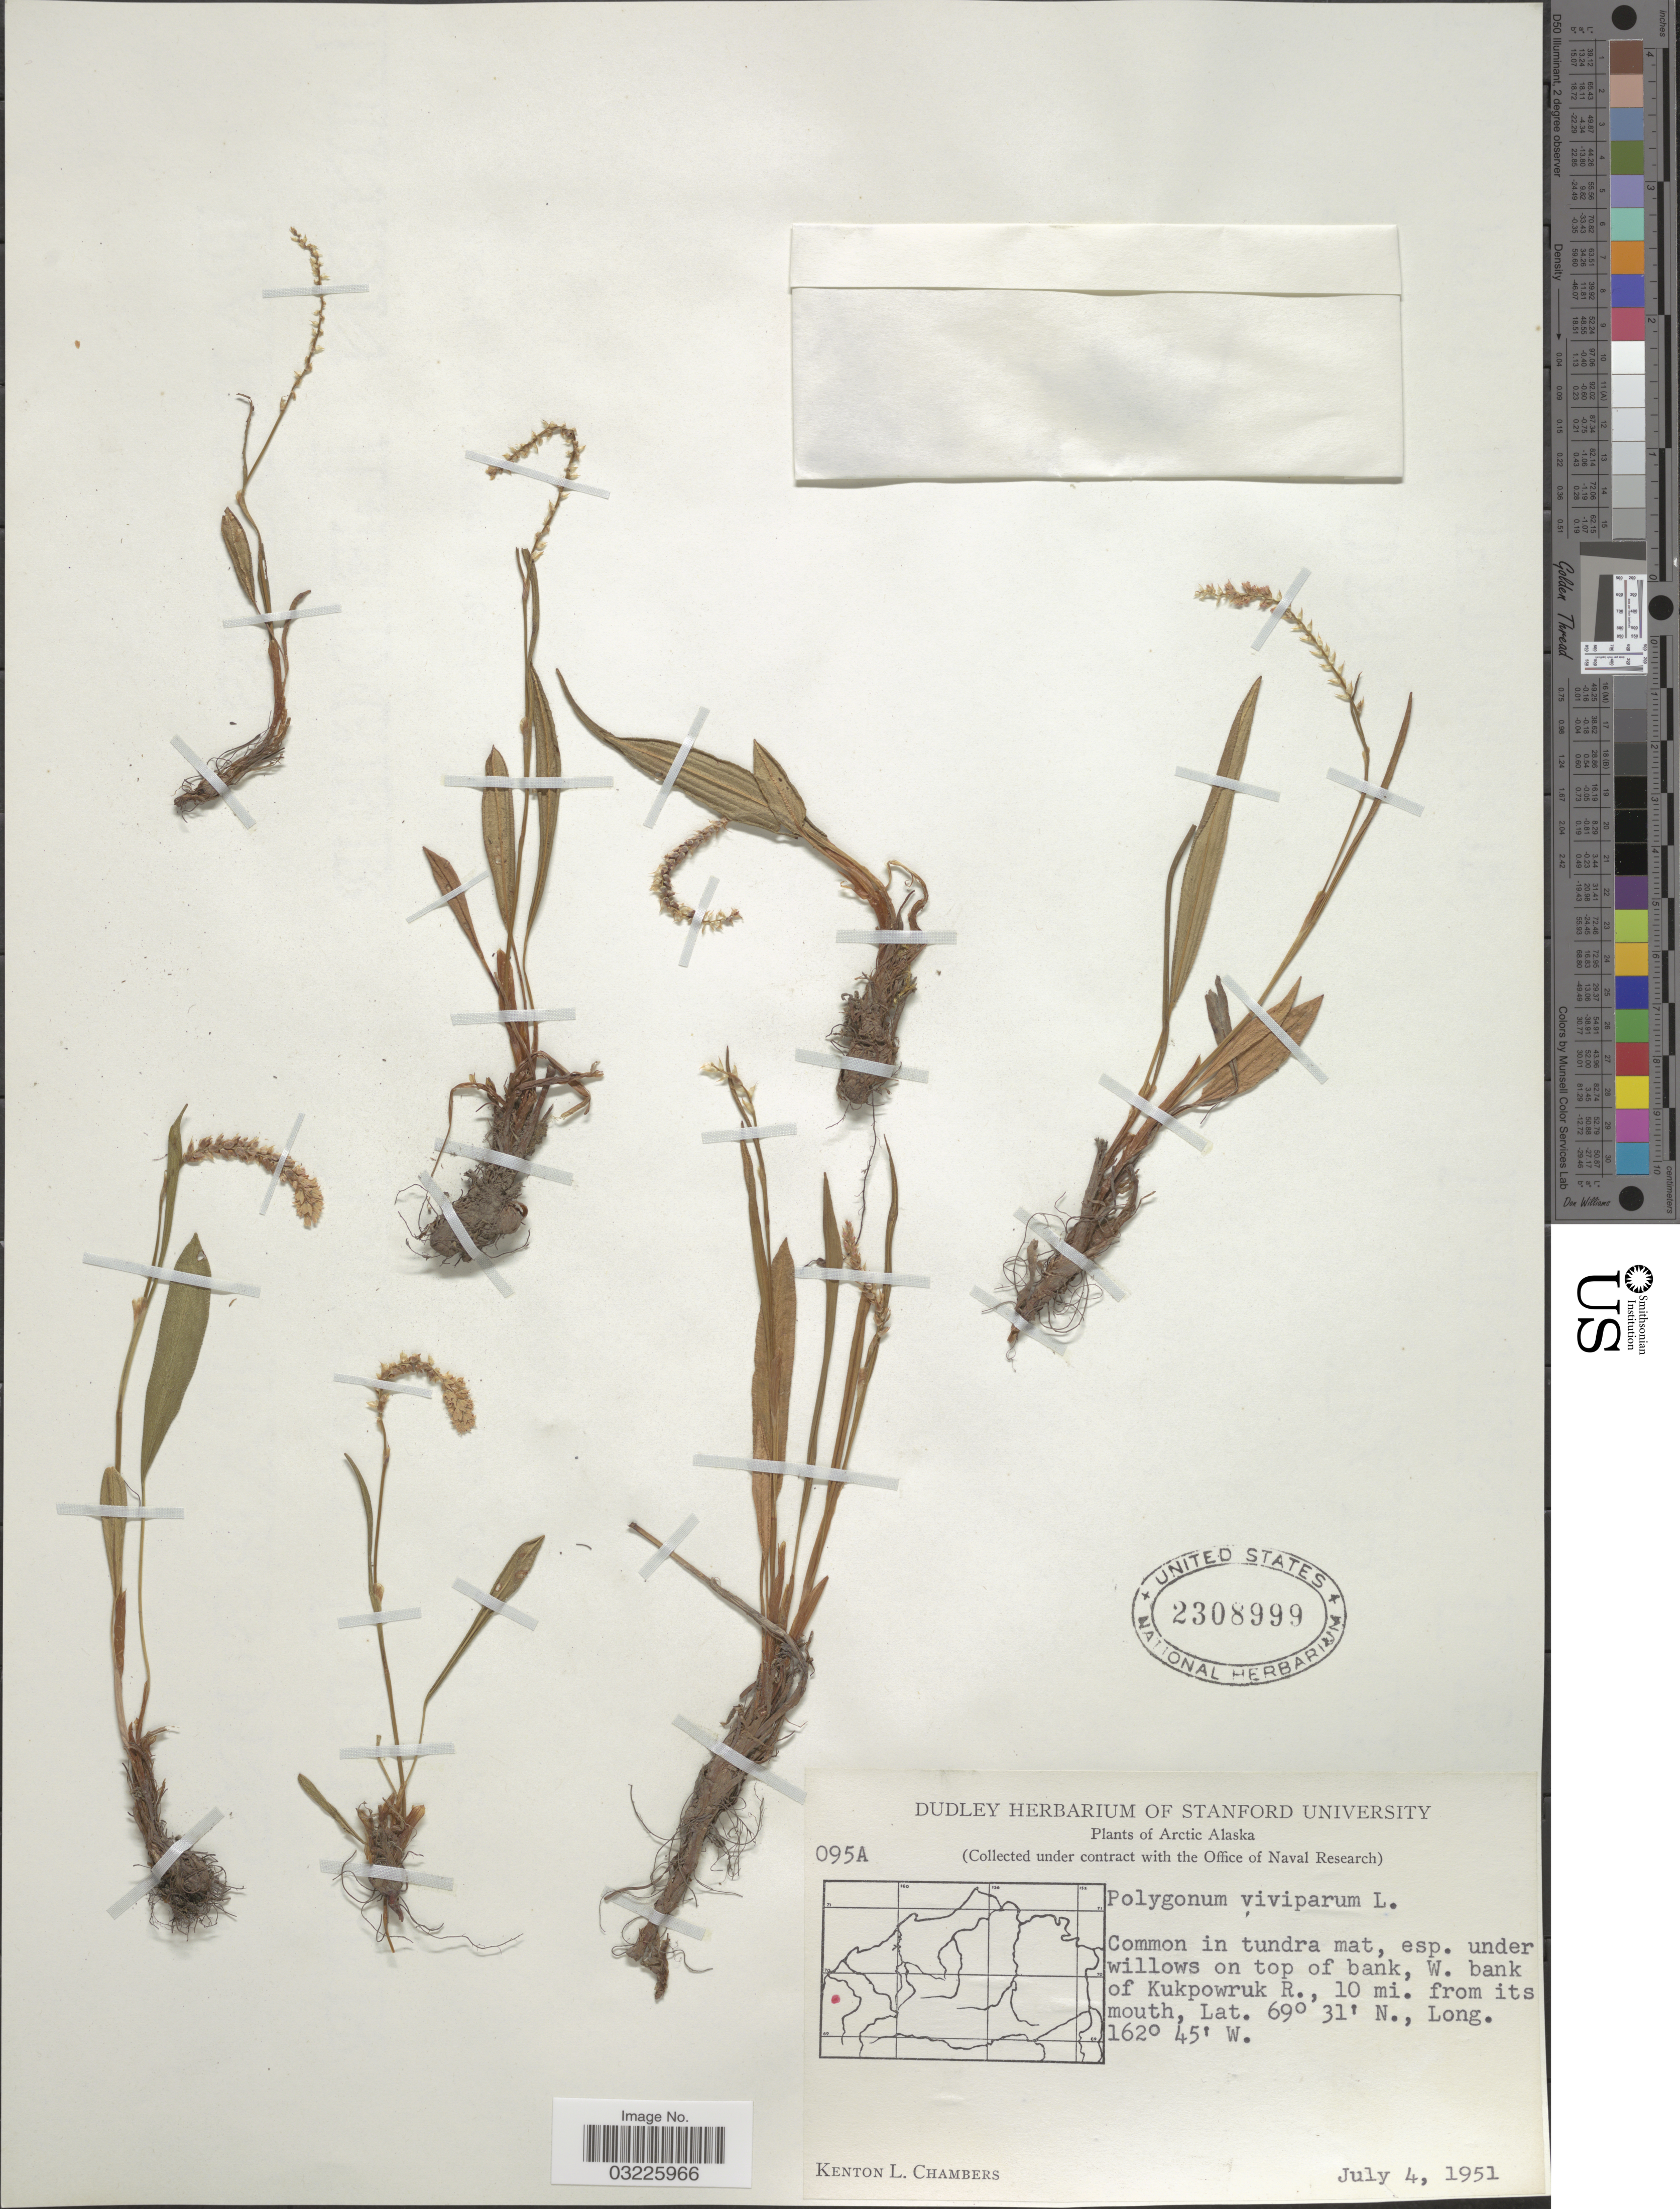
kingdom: Plantae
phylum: Tracheophyta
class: Magnoliopsida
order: Caryophyllales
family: Polygonaceae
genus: Bistorta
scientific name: Bistorta vivipara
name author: (L.) Delarbre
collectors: K. L. Chambers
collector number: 095A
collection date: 1951-07-04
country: United States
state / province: Alaska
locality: Arctic Alaska. W. bank of Kukpowruk R., 10 mi. from its mouth.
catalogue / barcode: US 2308999